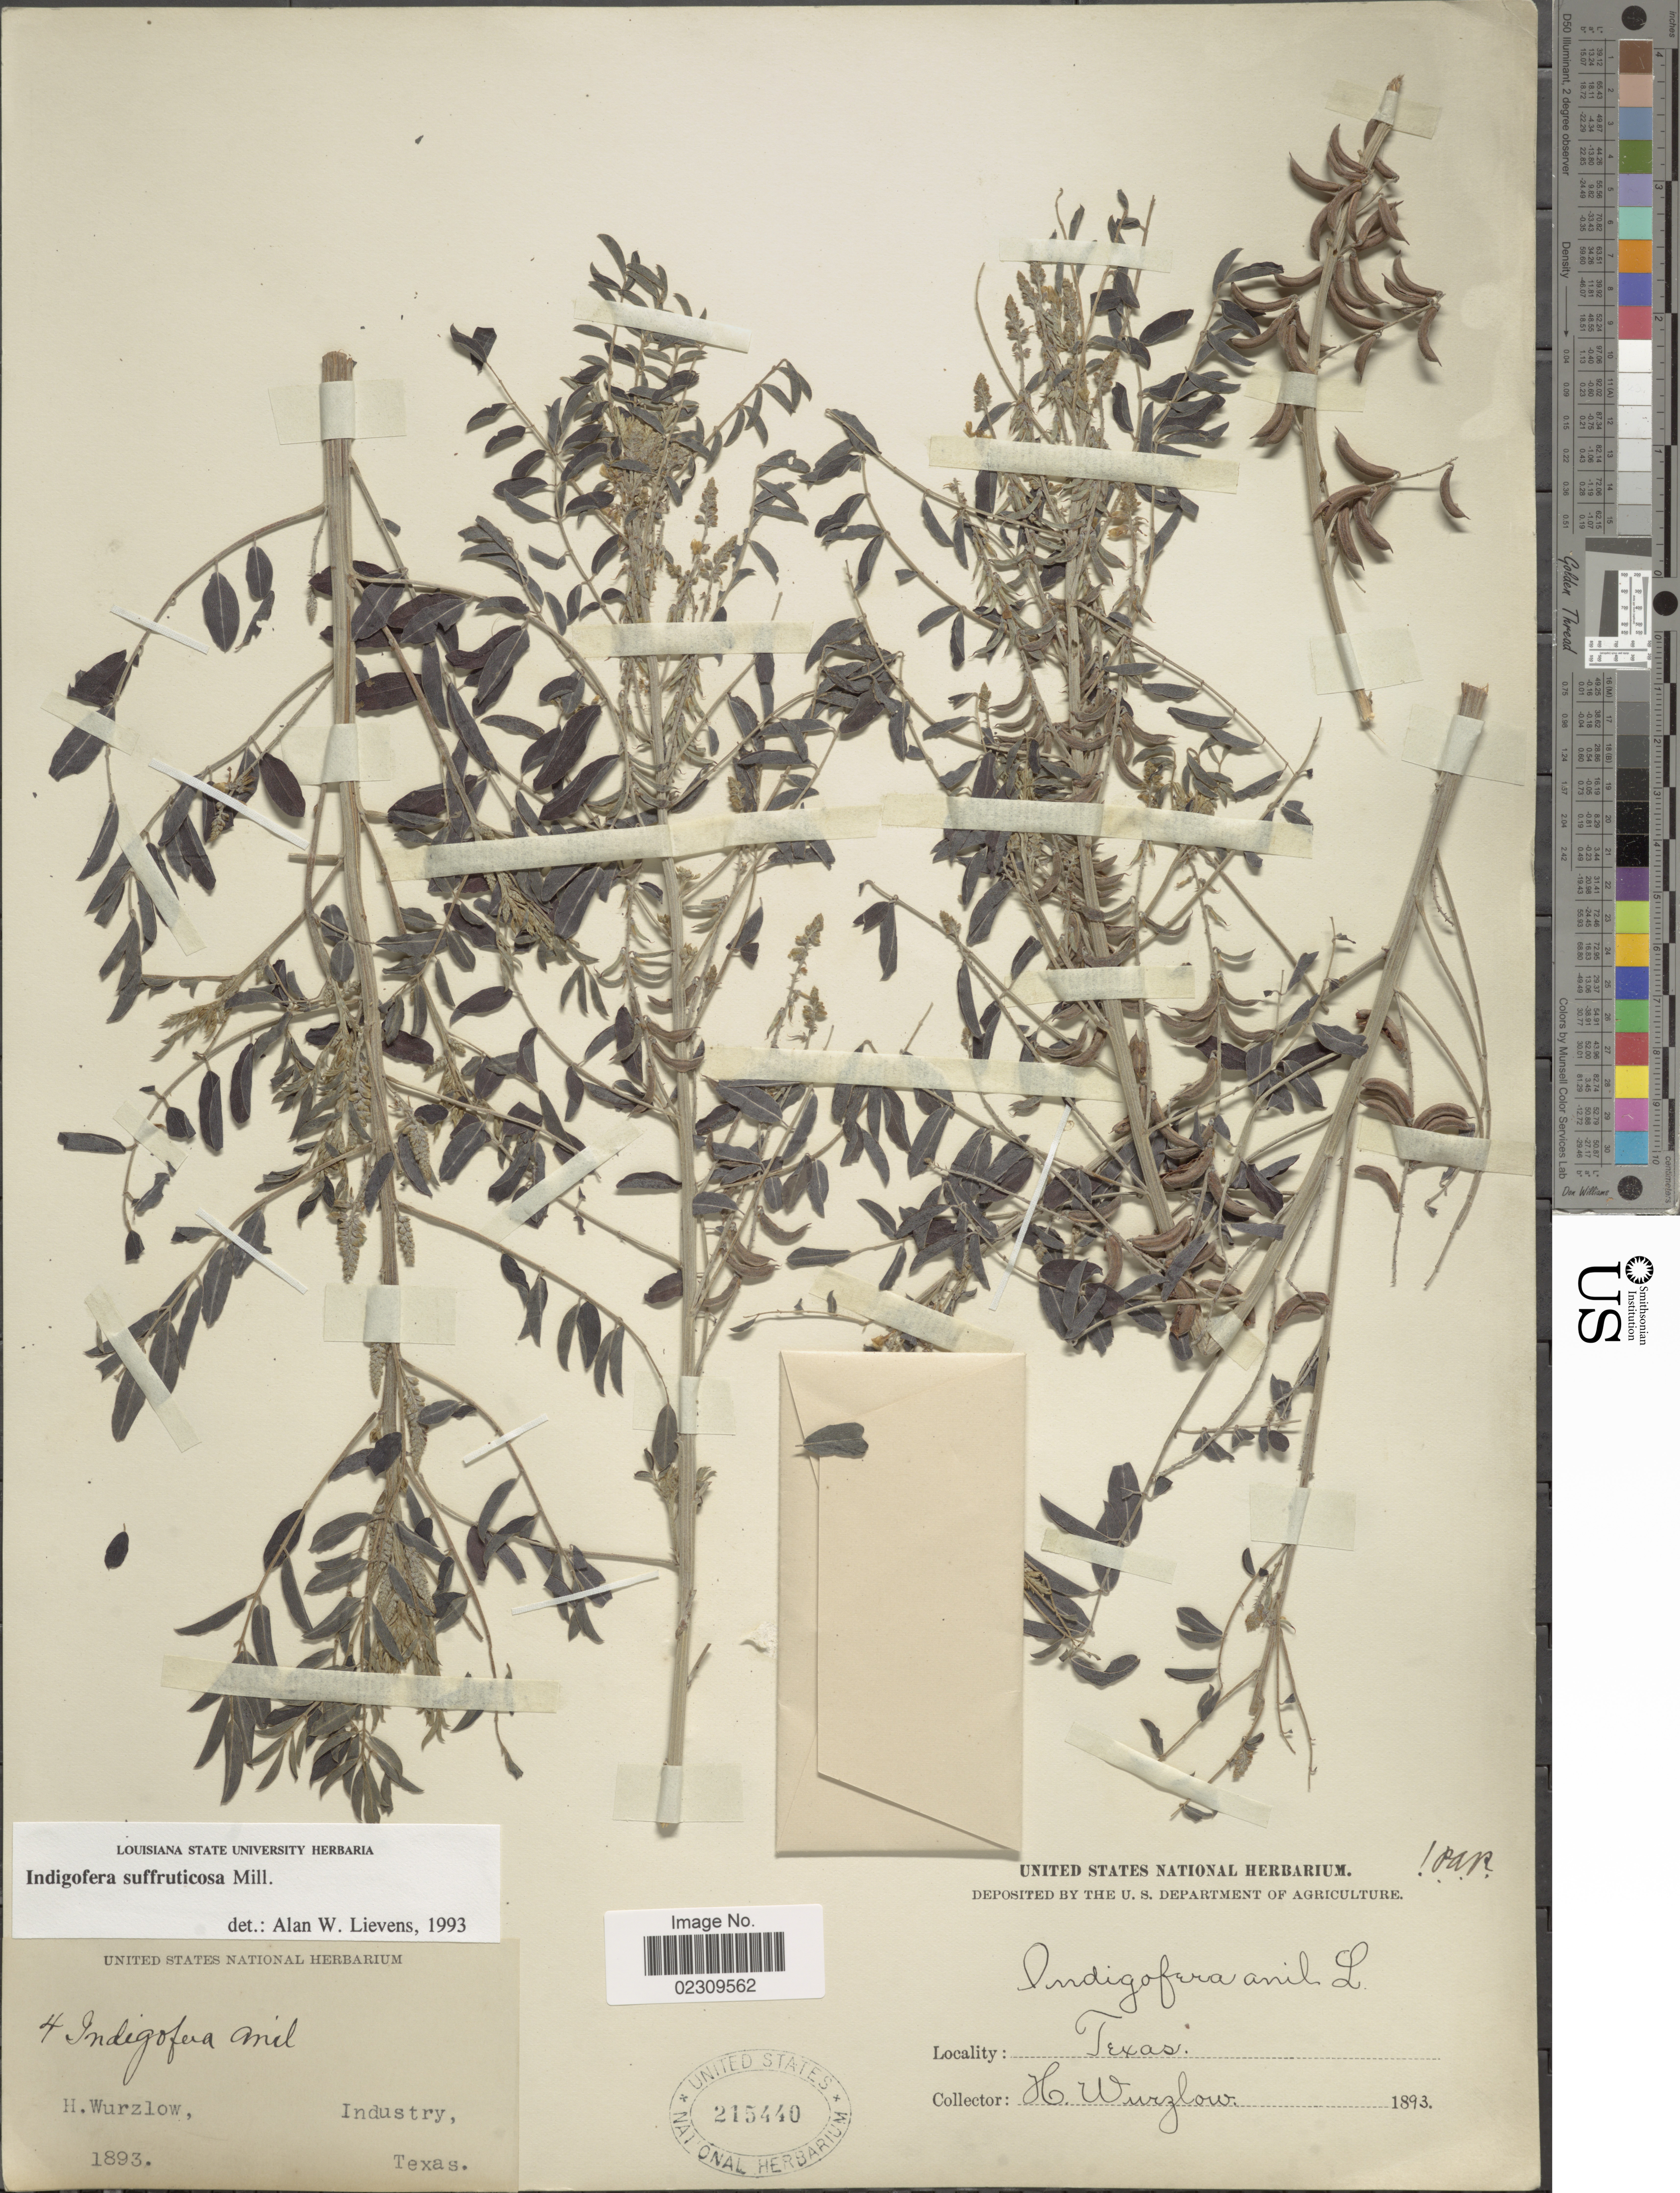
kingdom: Plantae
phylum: Tracheophyta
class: Magnoliopsida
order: Fabales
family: Fabaceae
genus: Indigofera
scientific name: Indigofera suffruticosa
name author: Mill.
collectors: H. Wurzlow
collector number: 4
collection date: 1893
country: United States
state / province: Texas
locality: Industry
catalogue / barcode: US 215440